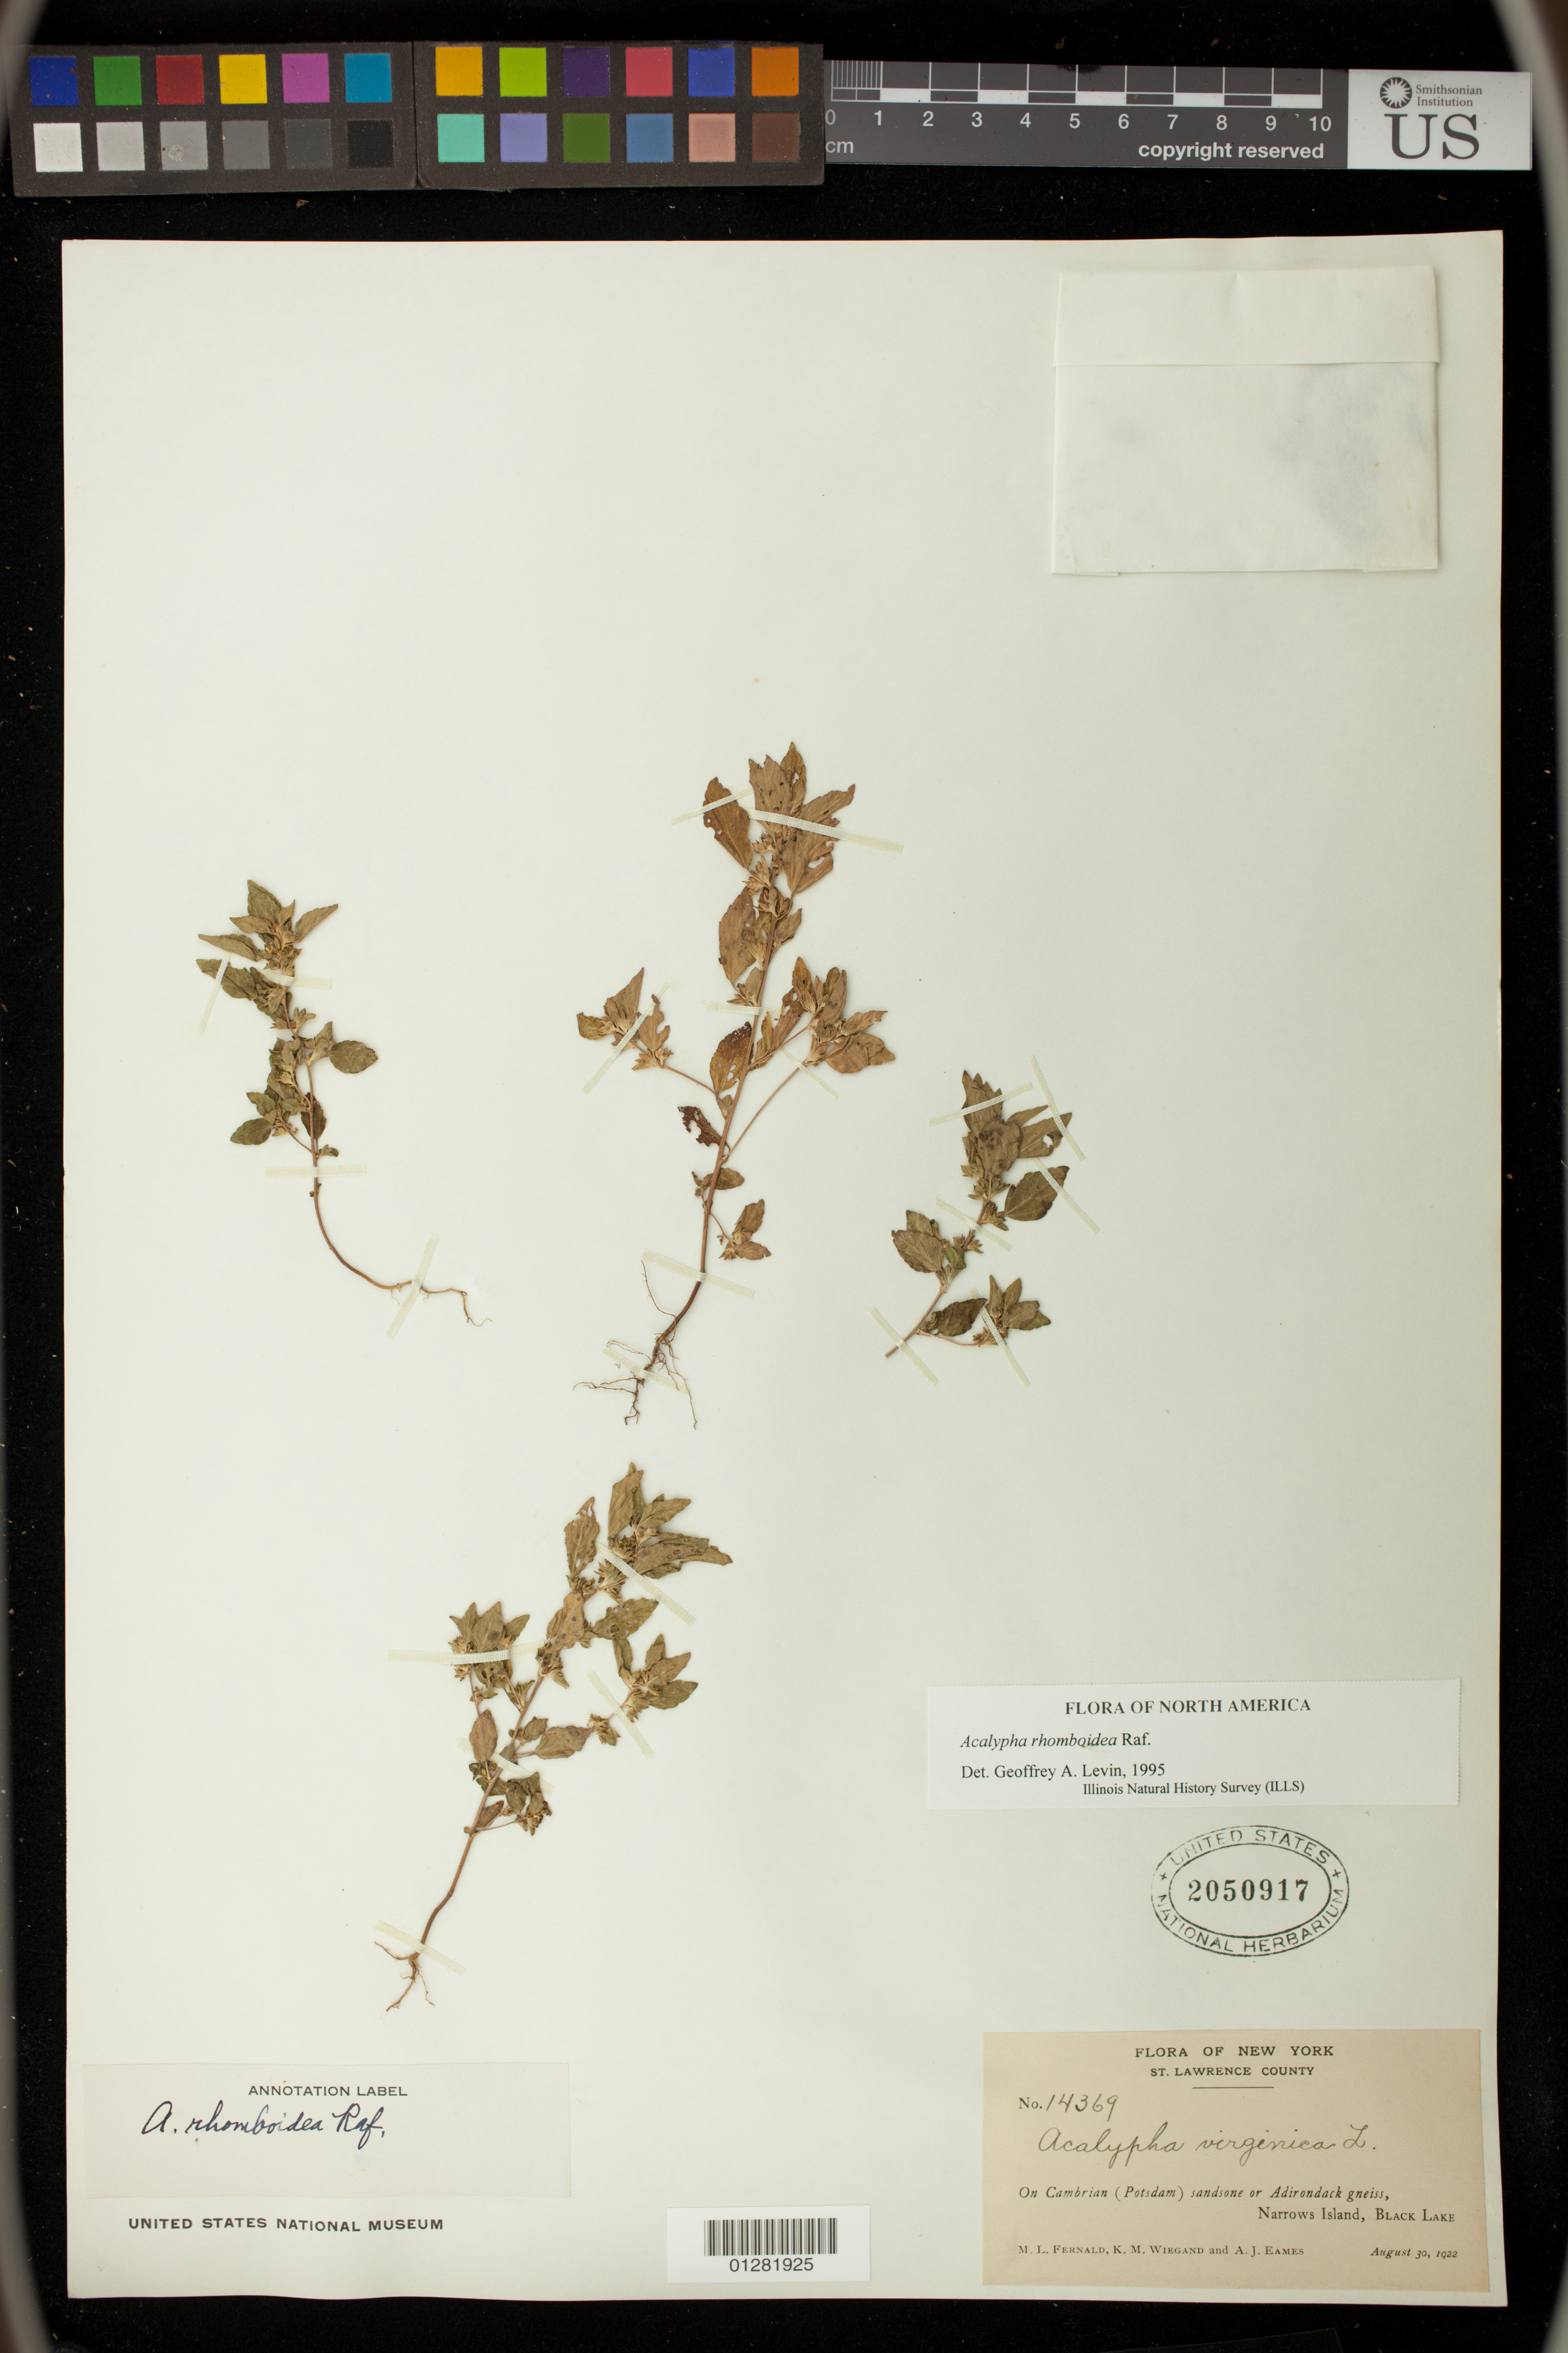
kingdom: Plantae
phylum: Tracheophyta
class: Magnoliopsida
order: Malpighiales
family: Euphorbiaceae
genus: Acalypha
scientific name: Acalypha rhomboidea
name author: Raf.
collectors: M. L. Fernald, K. M. Wiegand & A. J. Eames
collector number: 14369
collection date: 1922-08-30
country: United States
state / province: New York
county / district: St. Lawrence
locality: Narrows Island, Black Lake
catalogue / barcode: US 2050917